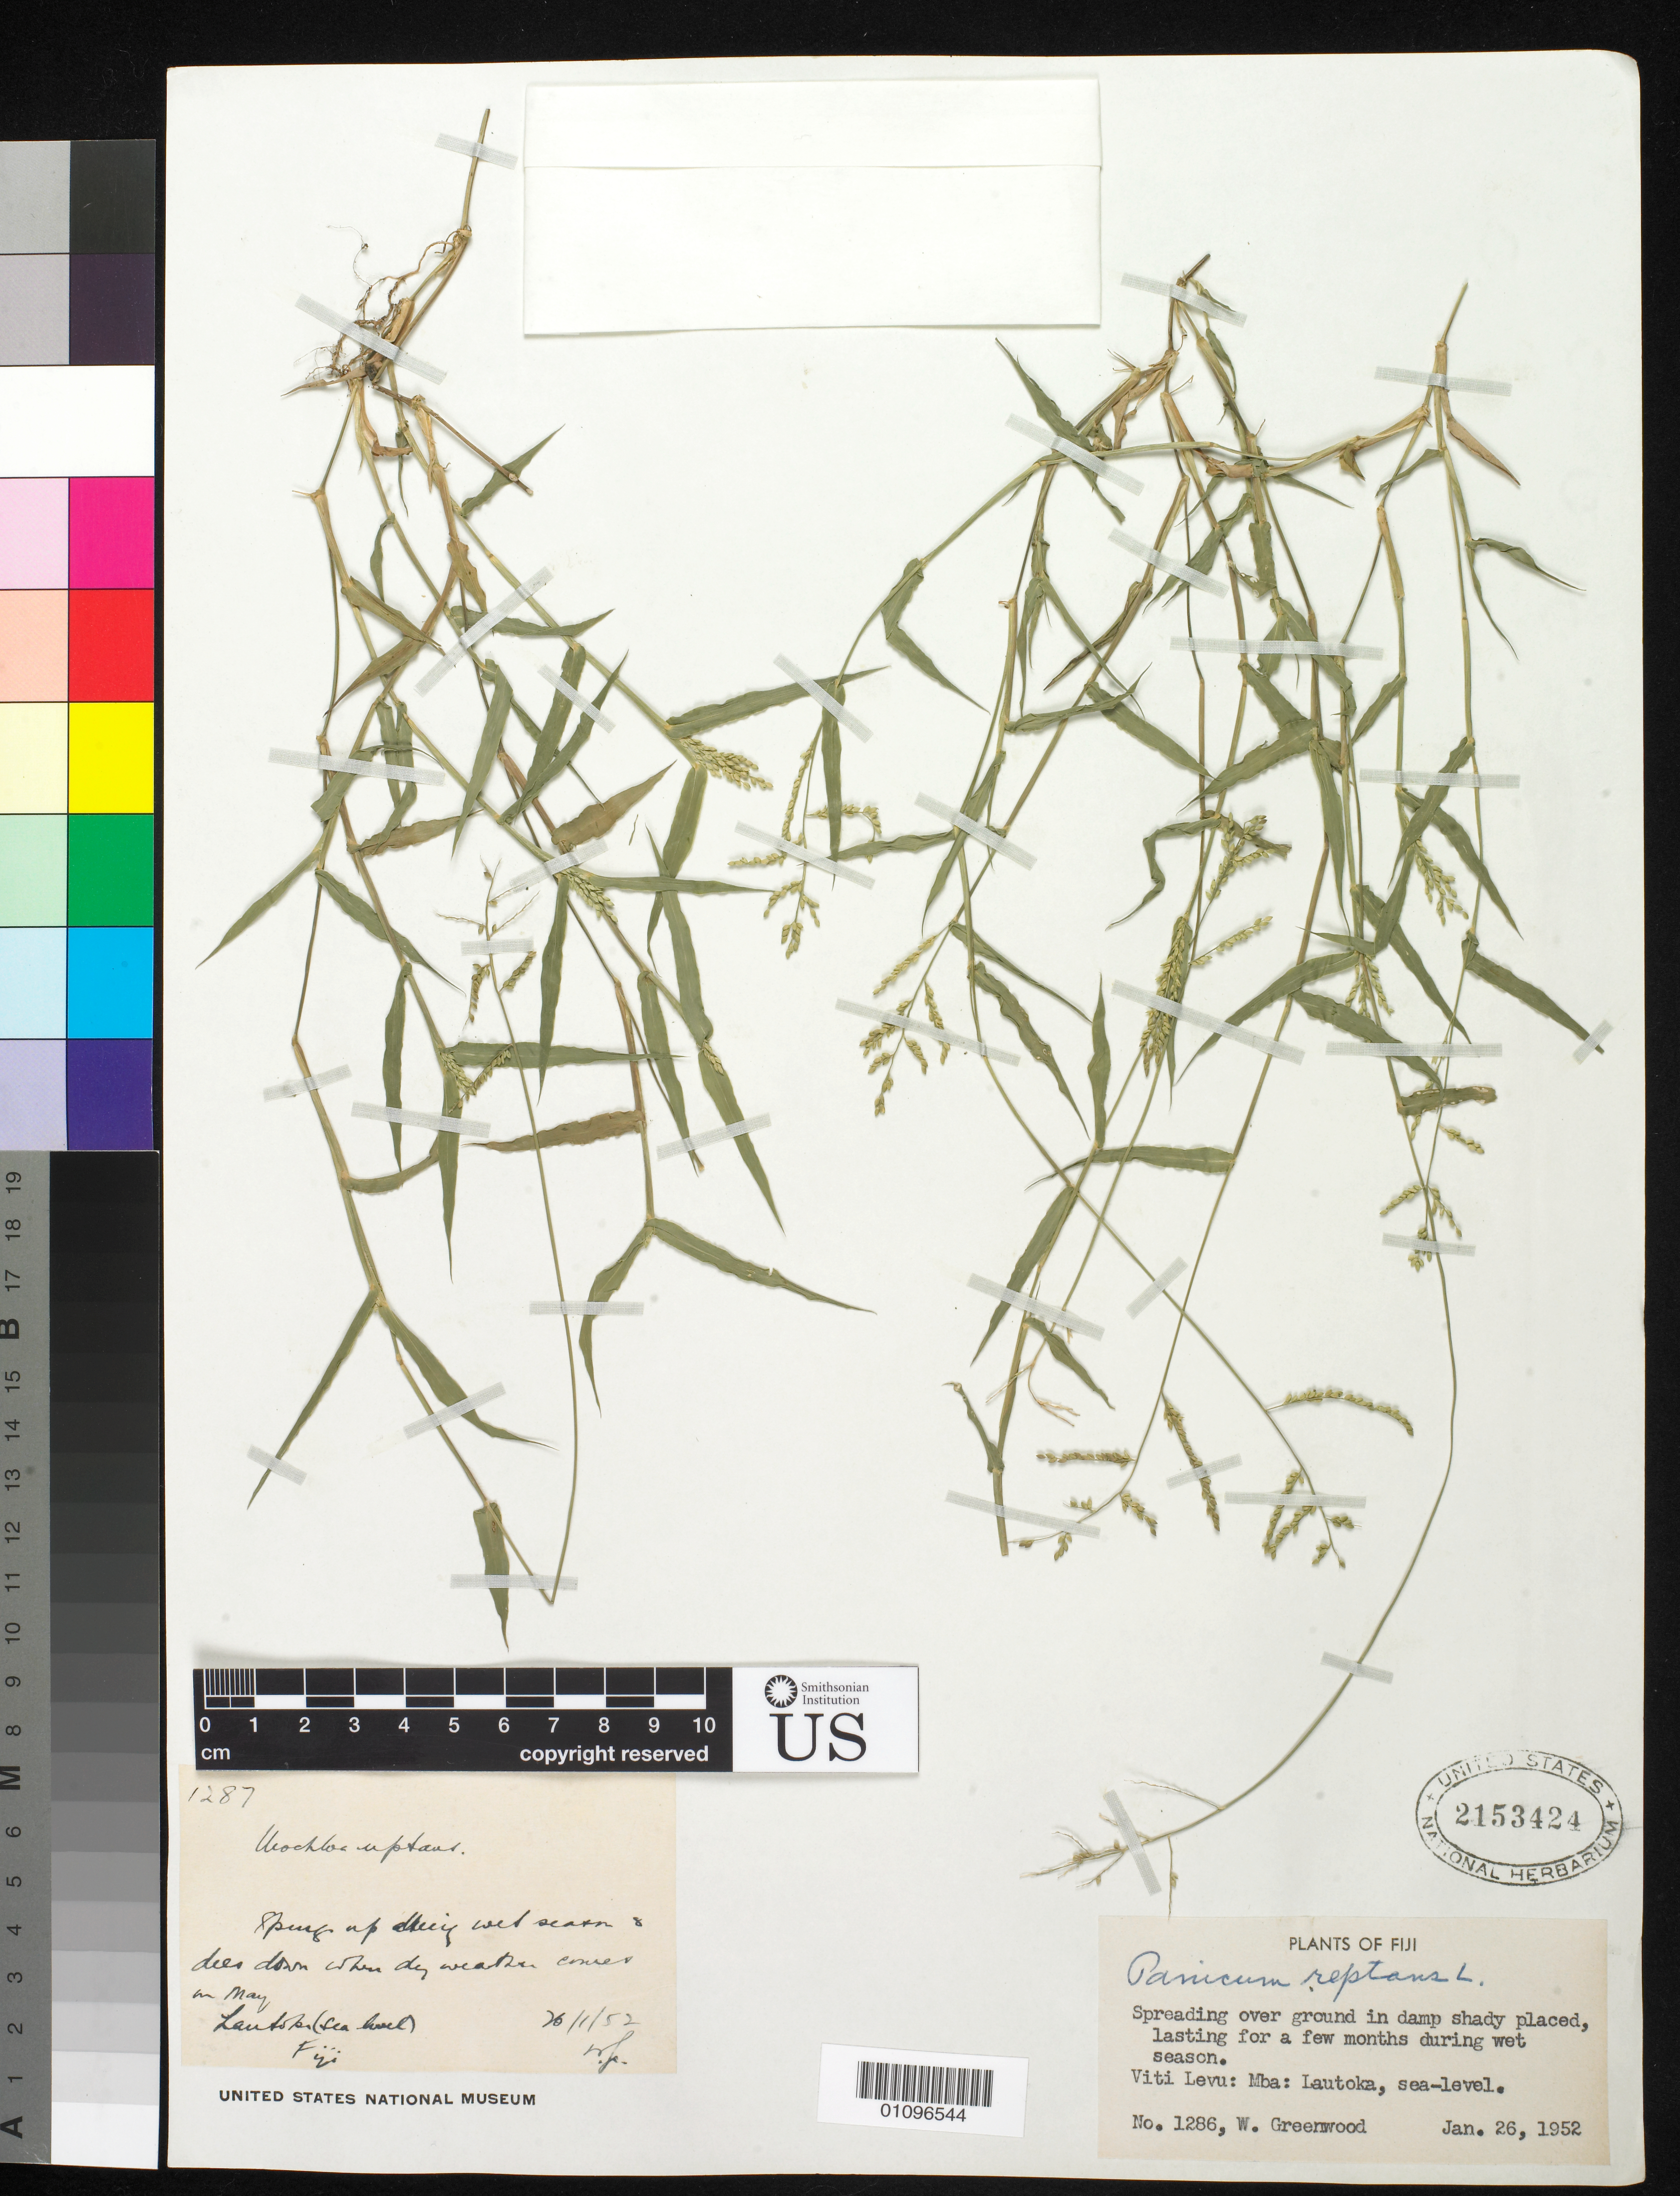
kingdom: Plantae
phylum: Tracheophyta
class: Liliopsida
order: Poales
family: Poaceae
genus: Brachiaria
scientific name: Brachiaria reptans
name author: (L.) C.E. Hubb. & C.A. Gardner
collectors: W. Greenwood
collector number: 1286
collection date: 1952-01-26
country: Fiji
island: Viti Levu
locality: Lautoka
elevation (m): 0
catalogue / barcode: US 2153424